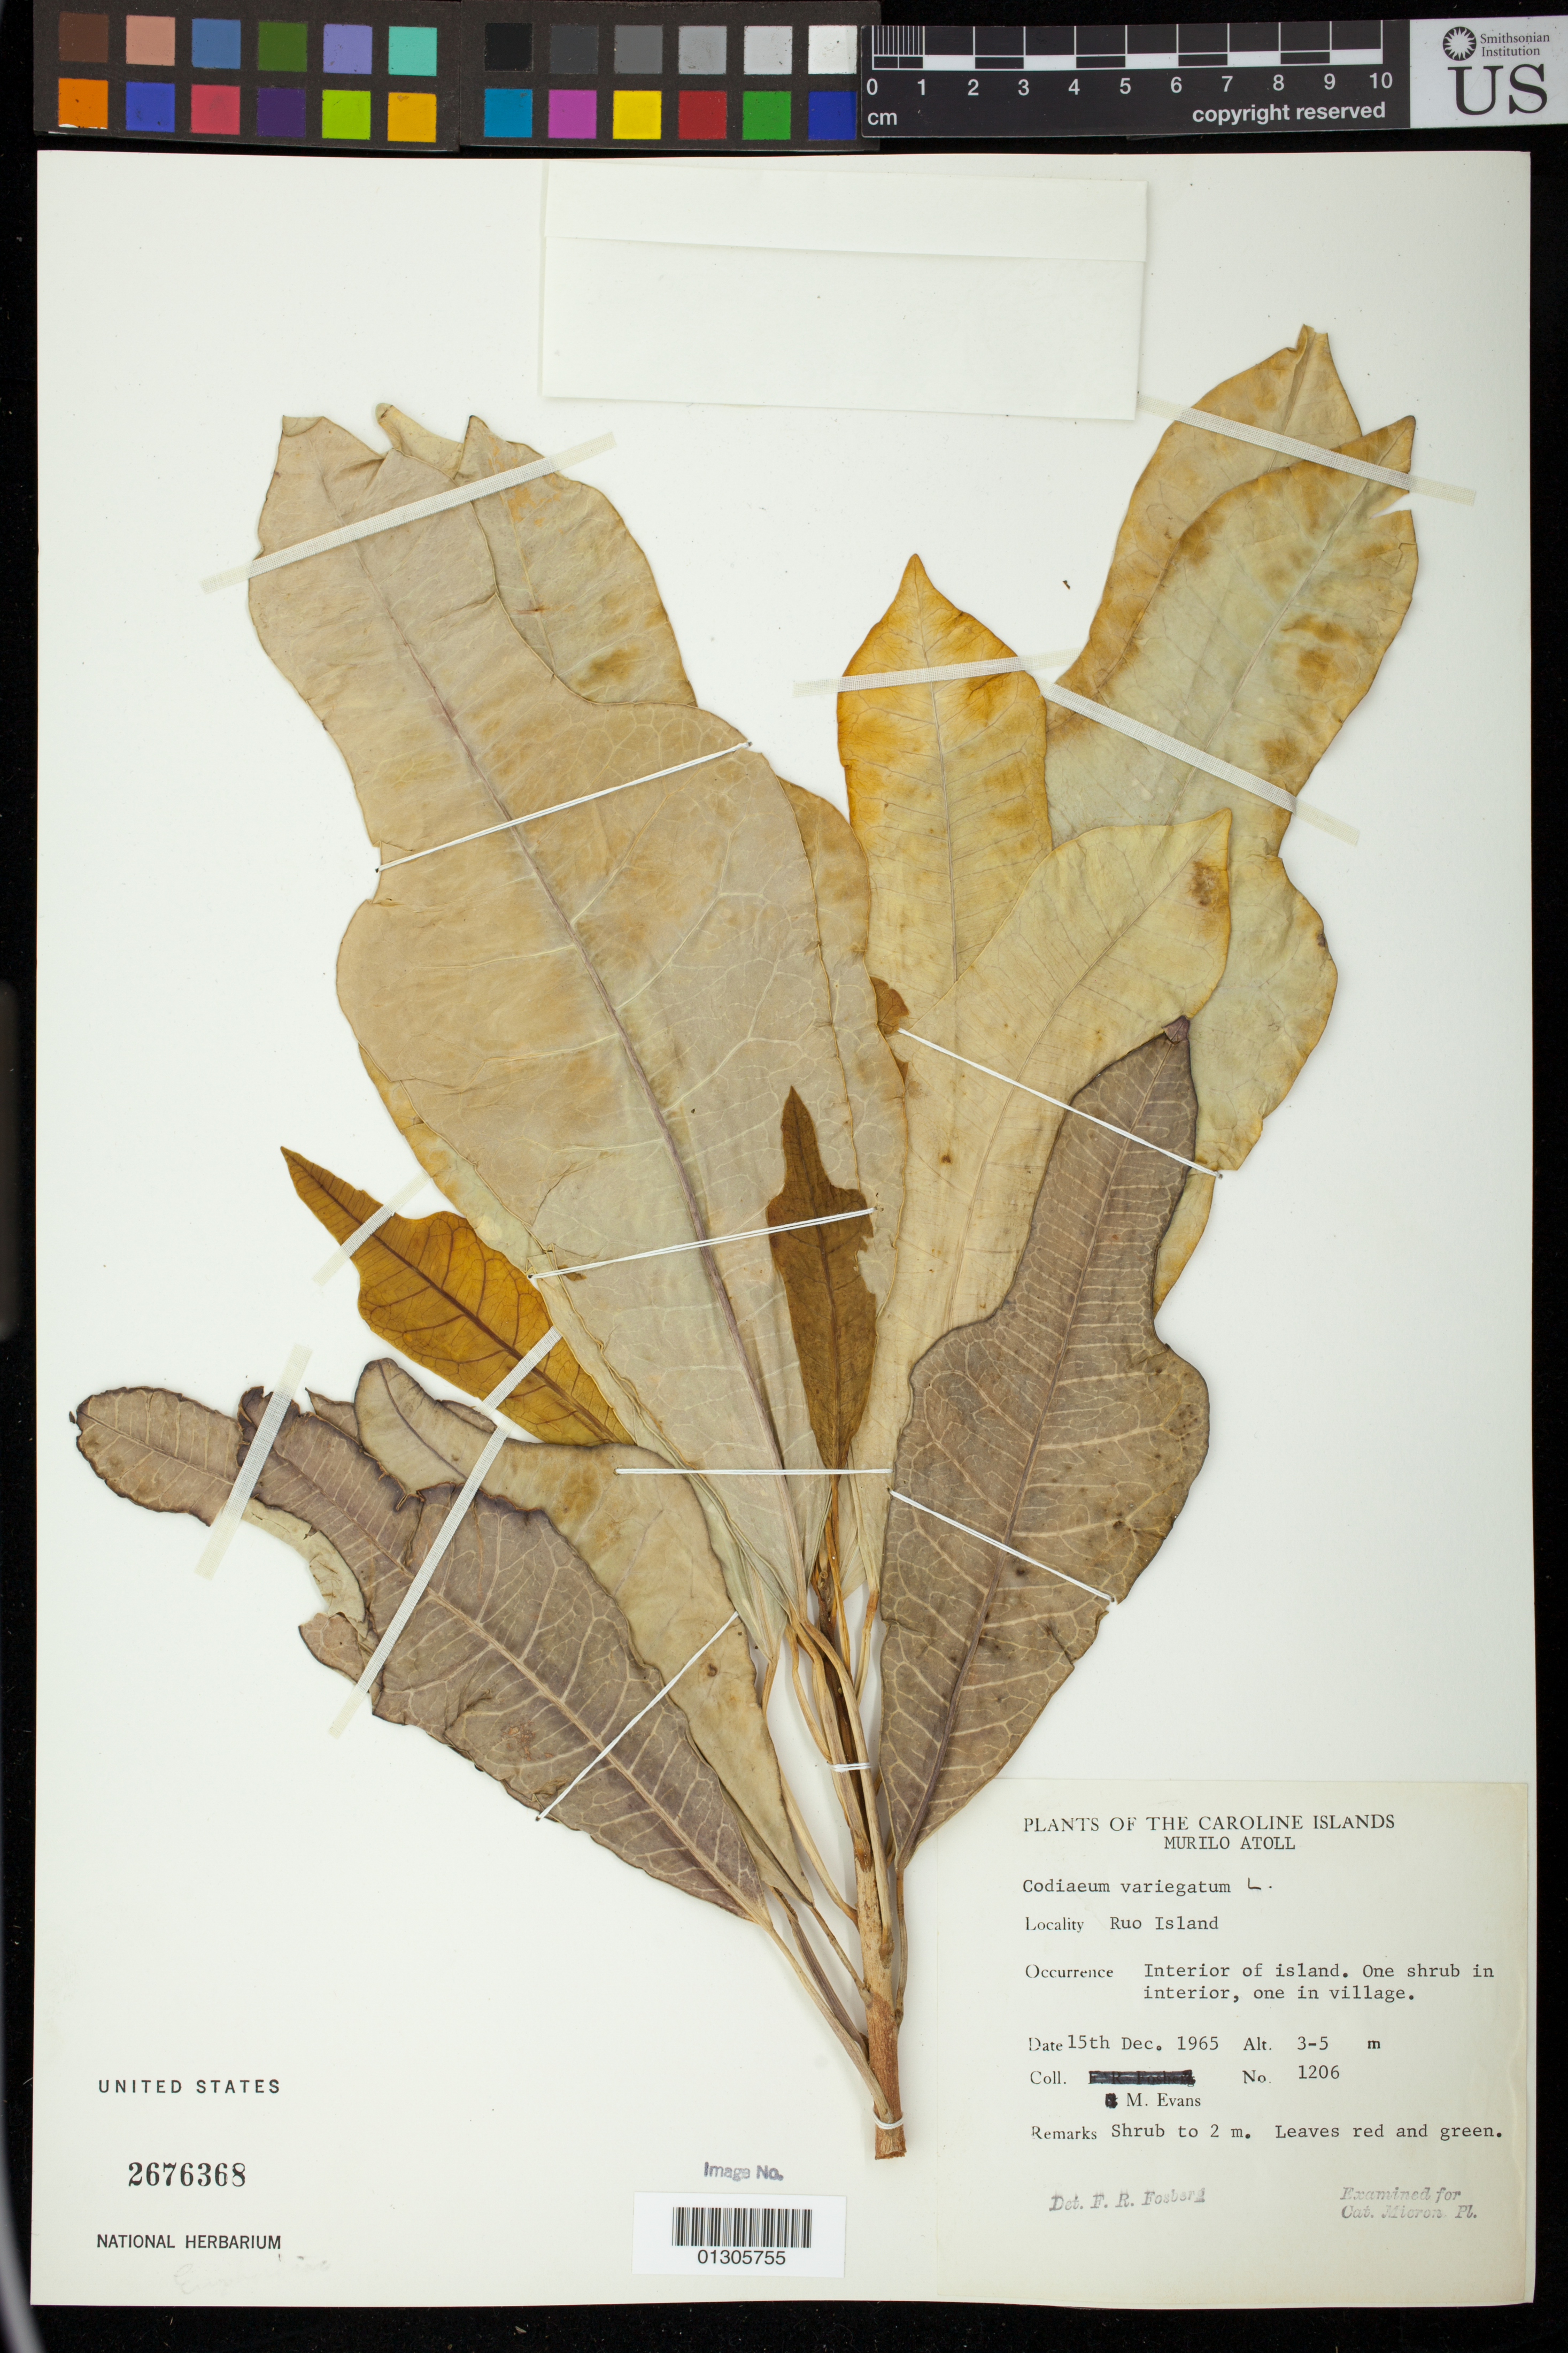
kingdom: Plantae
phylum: Tracheophyta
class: Magnoliopsida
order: Malpighiales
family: Euphorbiaceae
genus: Codiaeum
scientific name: Codiaeum variegatum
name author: (L.) Rumph. ex A. Juss.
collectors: M. Evans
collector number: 1206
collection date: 1965-12-15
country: Micronesia, Federated States of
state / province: Truk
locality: Interior of the island Ruo Island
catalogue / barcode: US 2676368